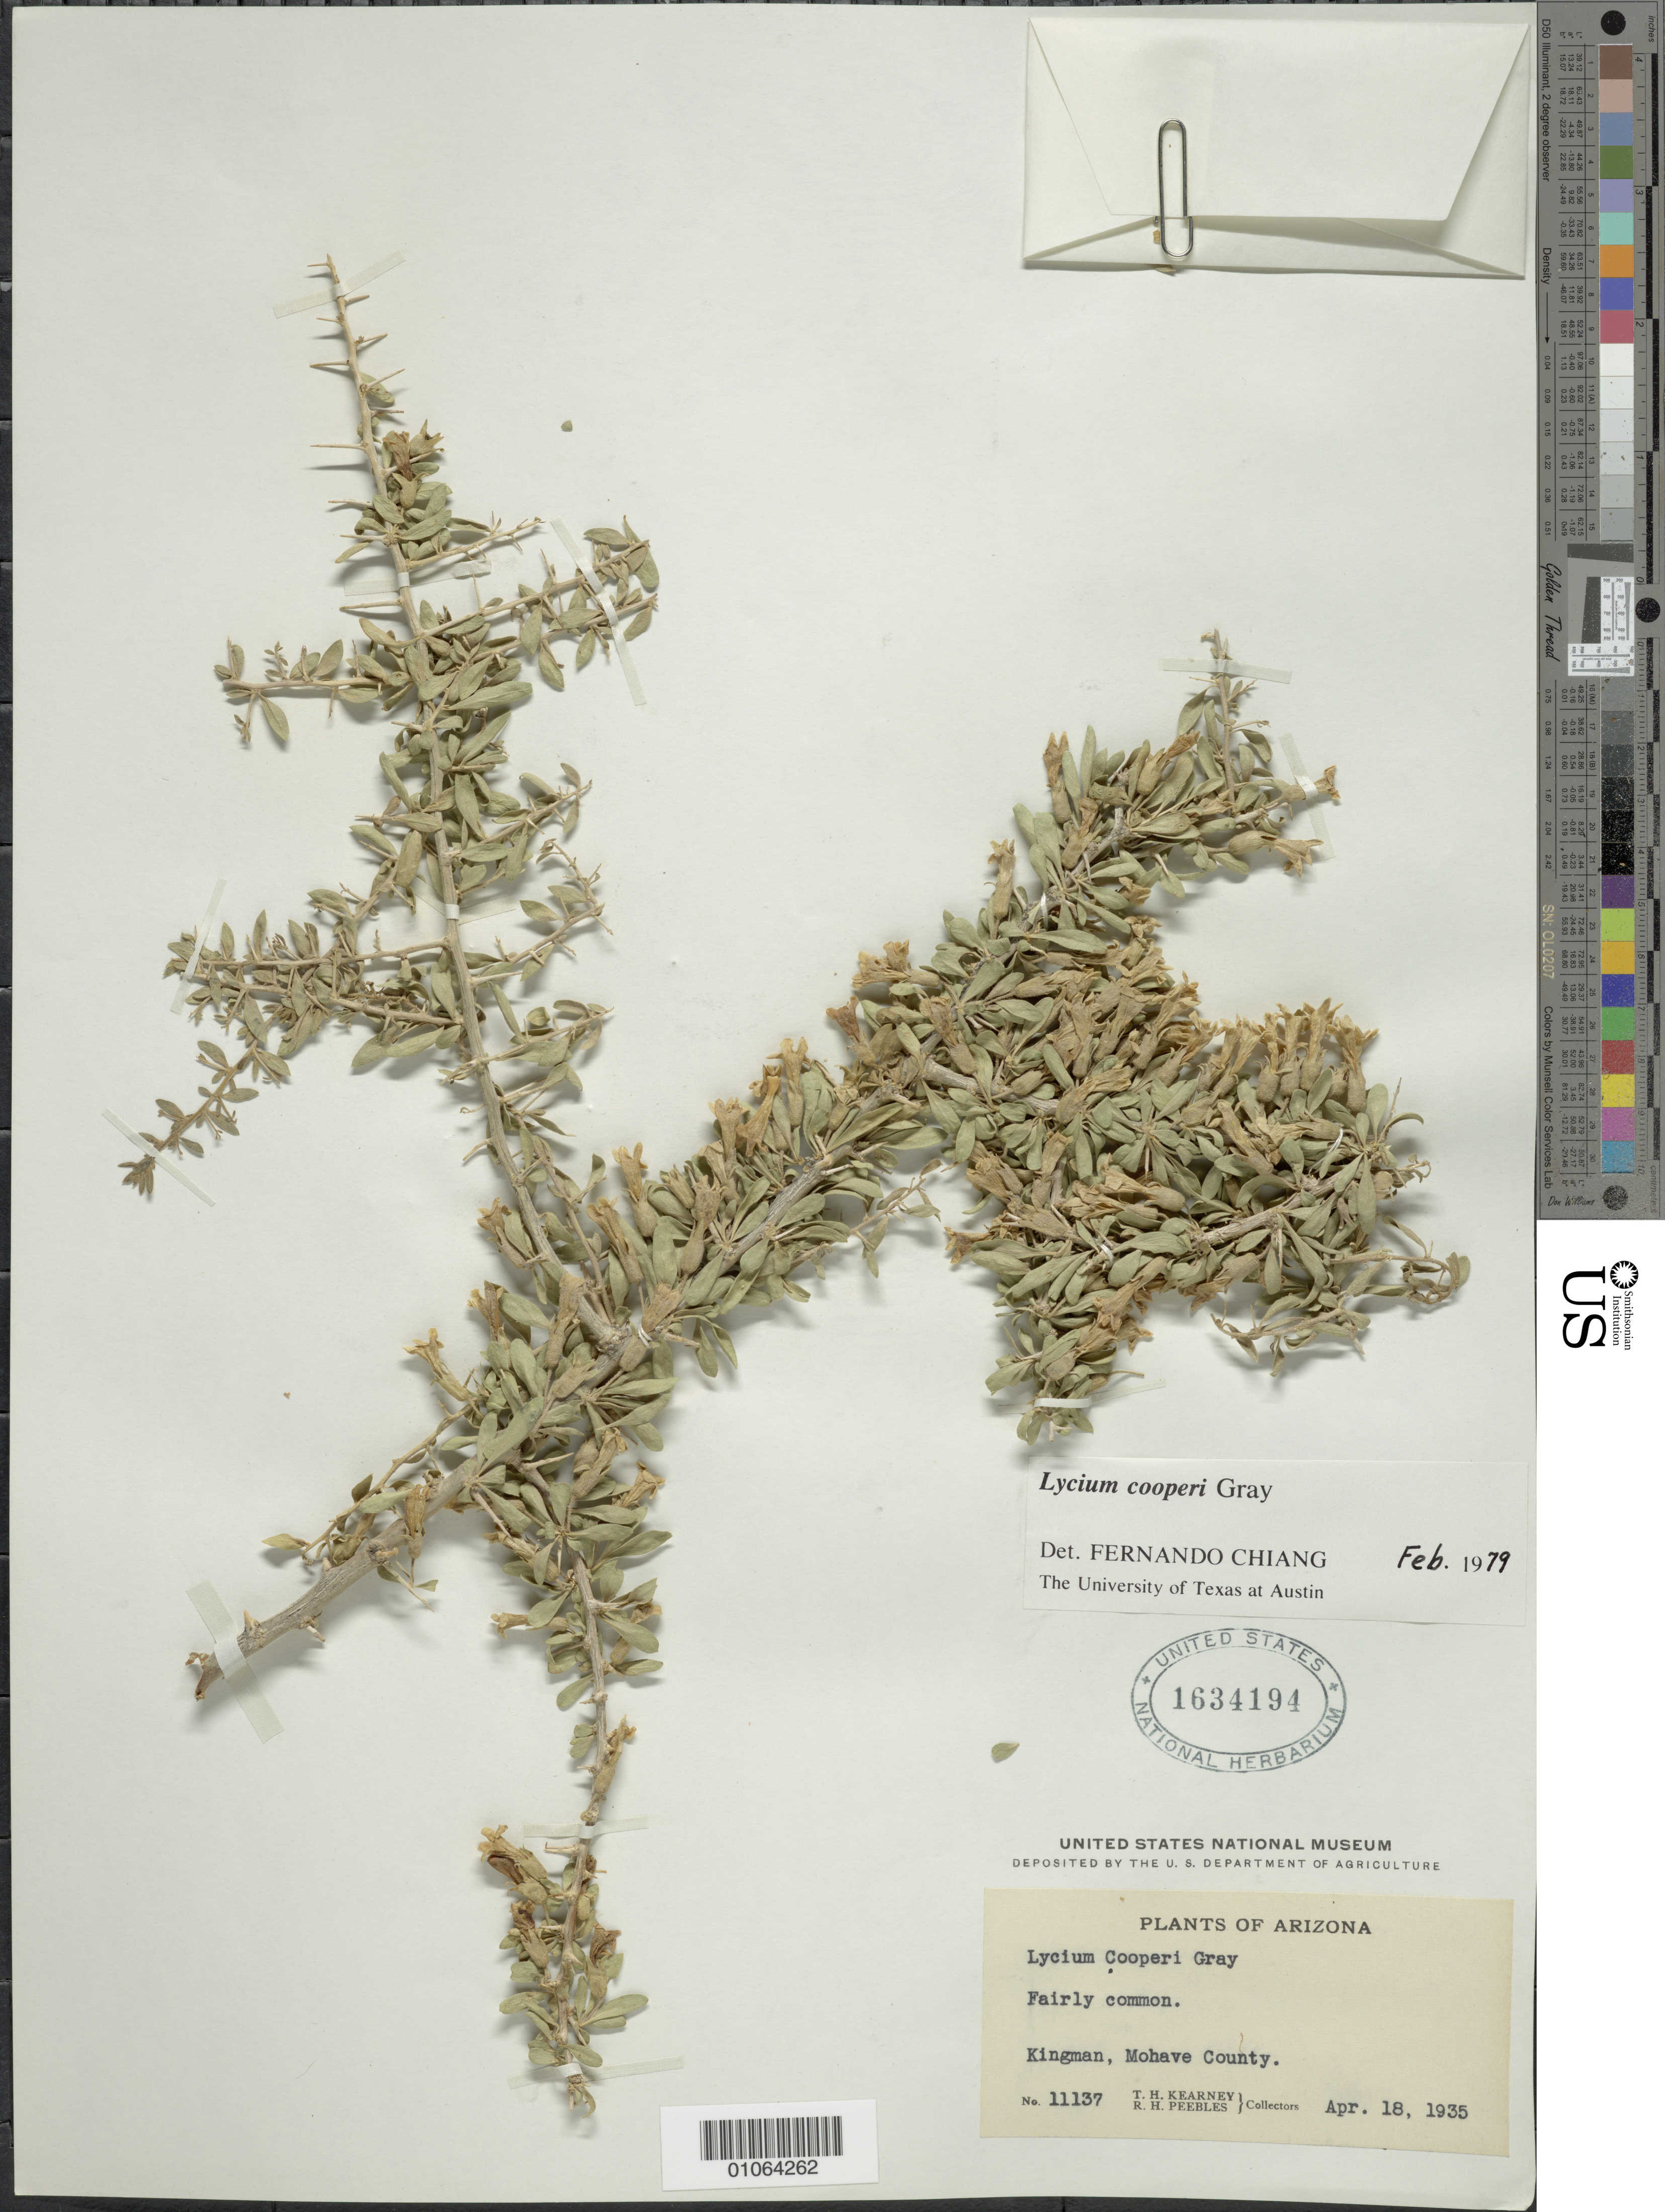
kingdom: Plantae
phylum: Tracheophyta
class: Magnoliopsida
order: Solanales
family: Solanaceae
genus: Lycium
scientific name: Lycium cooperi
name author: A. Gray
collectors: T. H. Kearney & R. H. Peebles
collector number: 11137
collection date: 1935-04-18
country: United States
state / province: Arizona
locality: Kingman, Mohave County.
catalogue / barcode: US 1634194